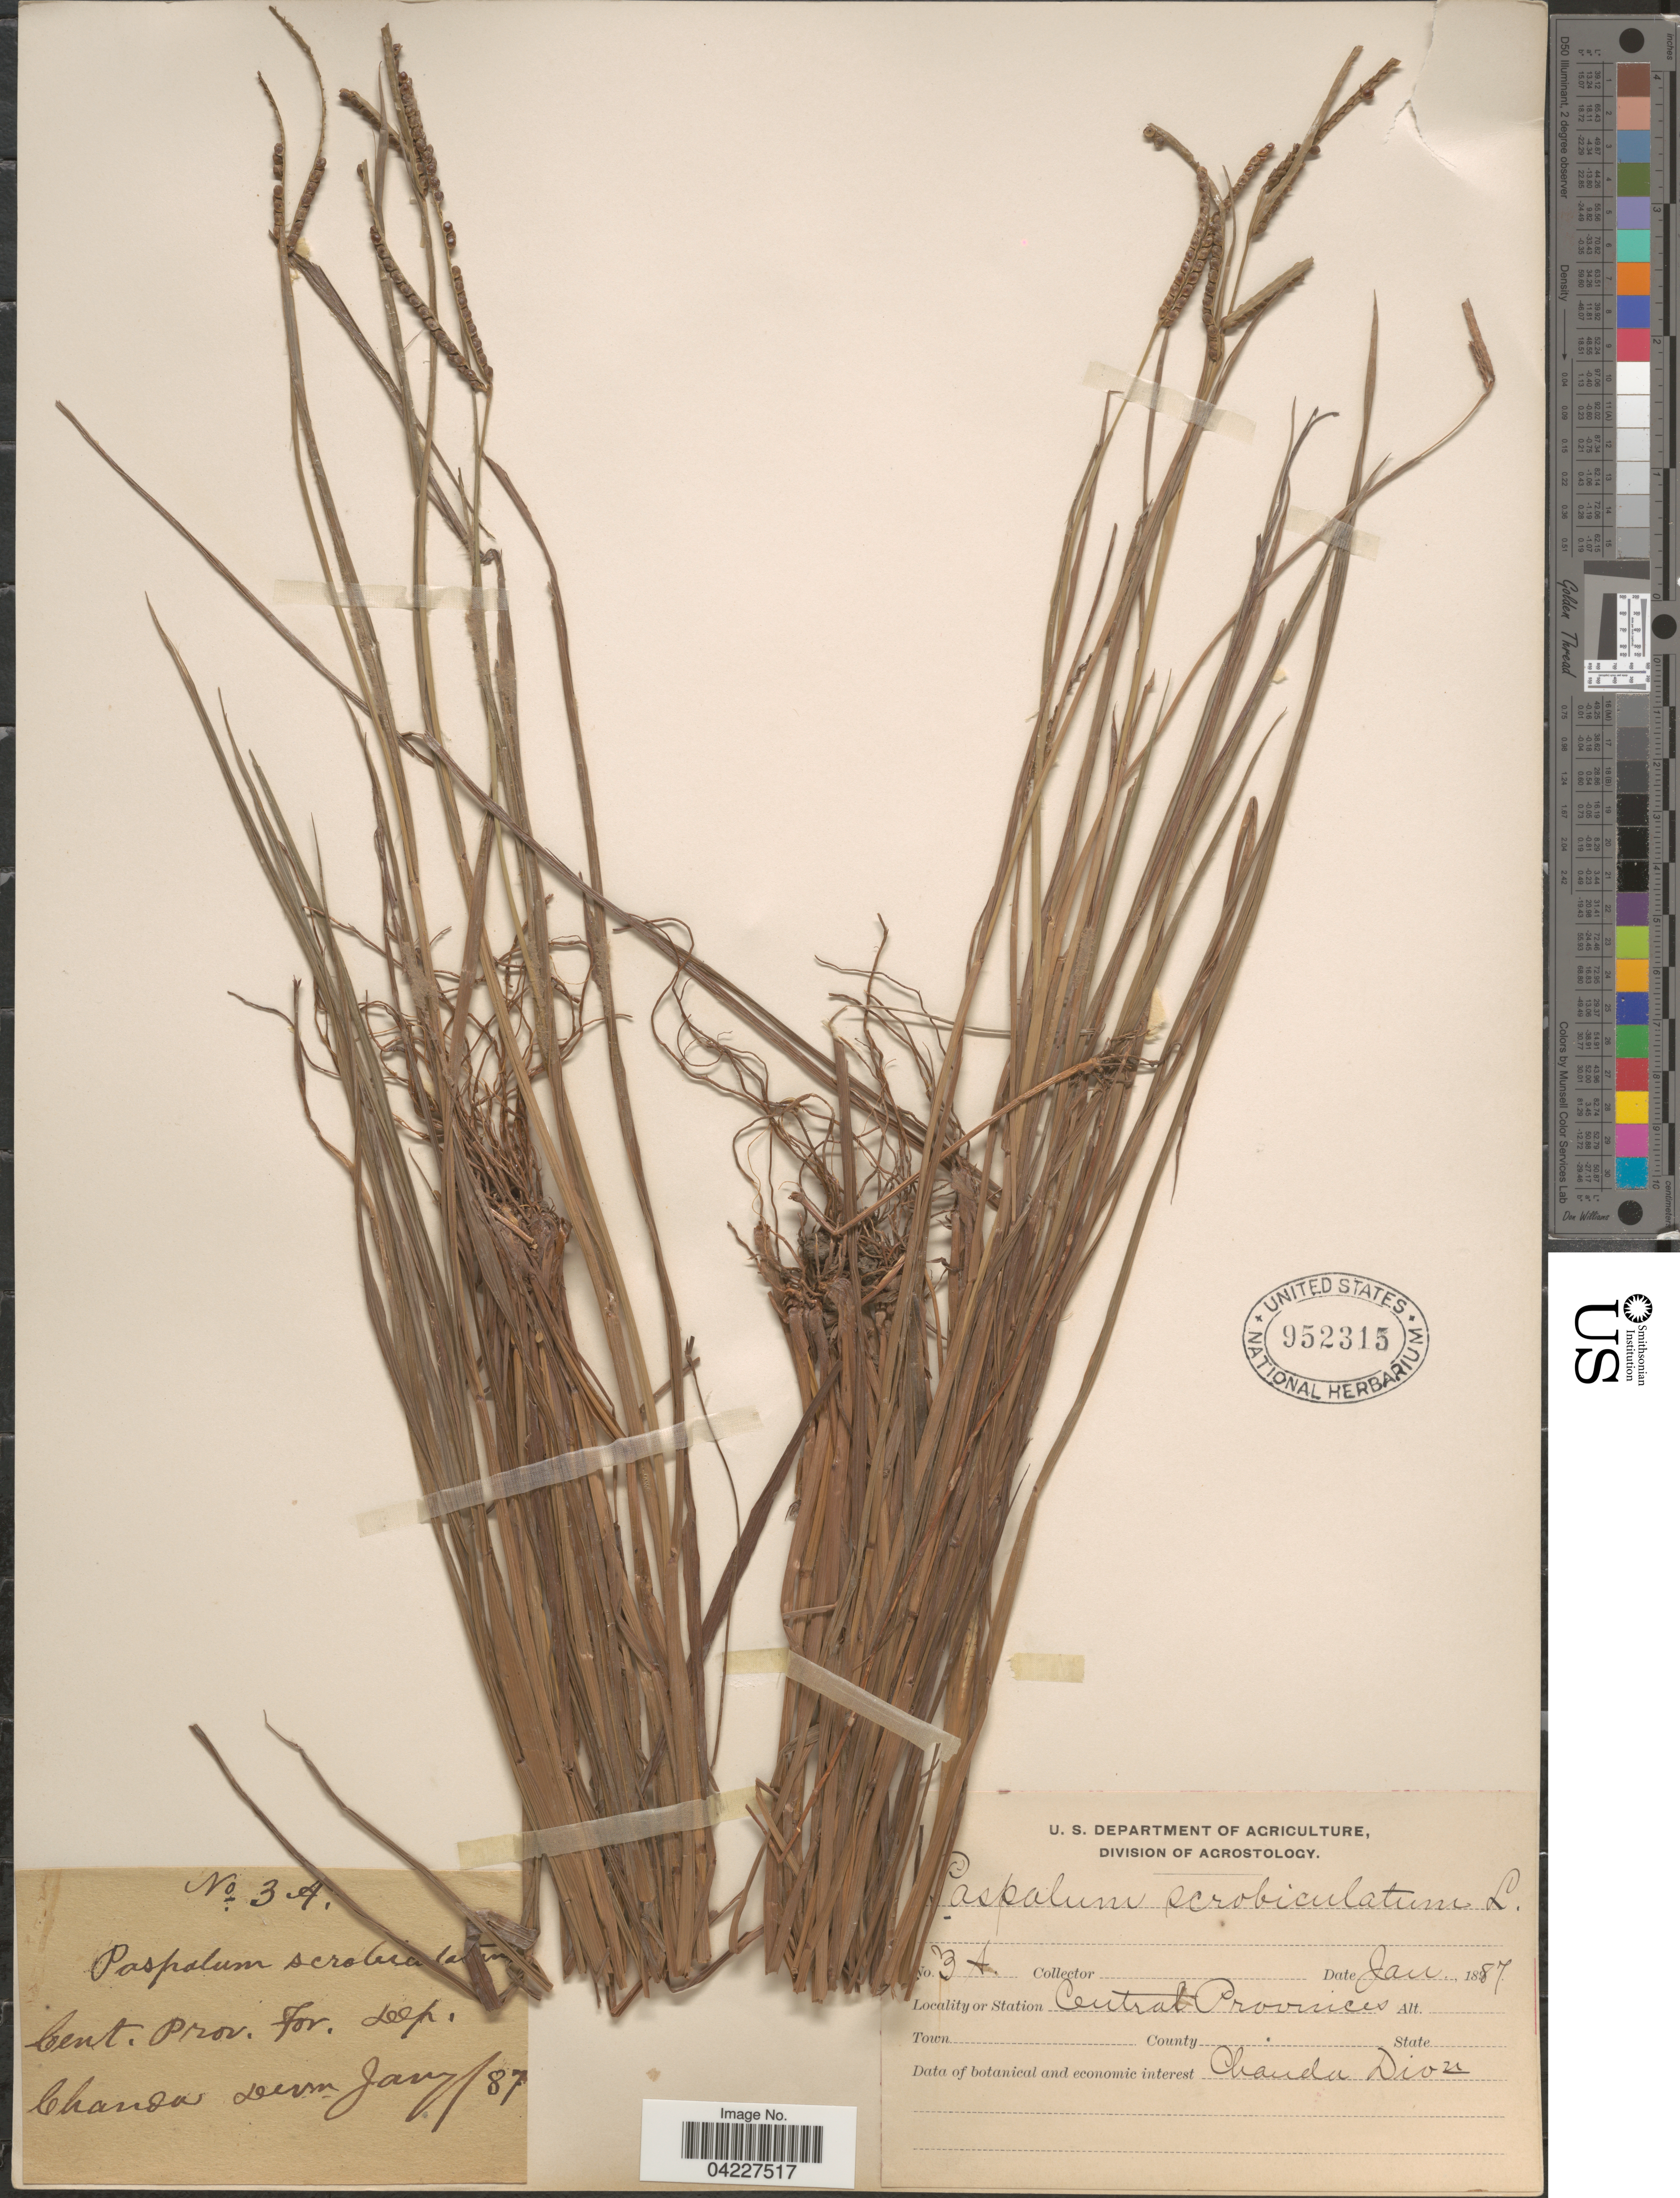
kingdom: Plantae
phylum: Tracheophyta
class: Liliopsida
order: Poales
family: Poaceae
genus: Paspalum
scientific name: Paspalum scrobiculatum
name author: L.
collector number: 3A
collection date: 1887-01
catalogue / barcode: US 952315